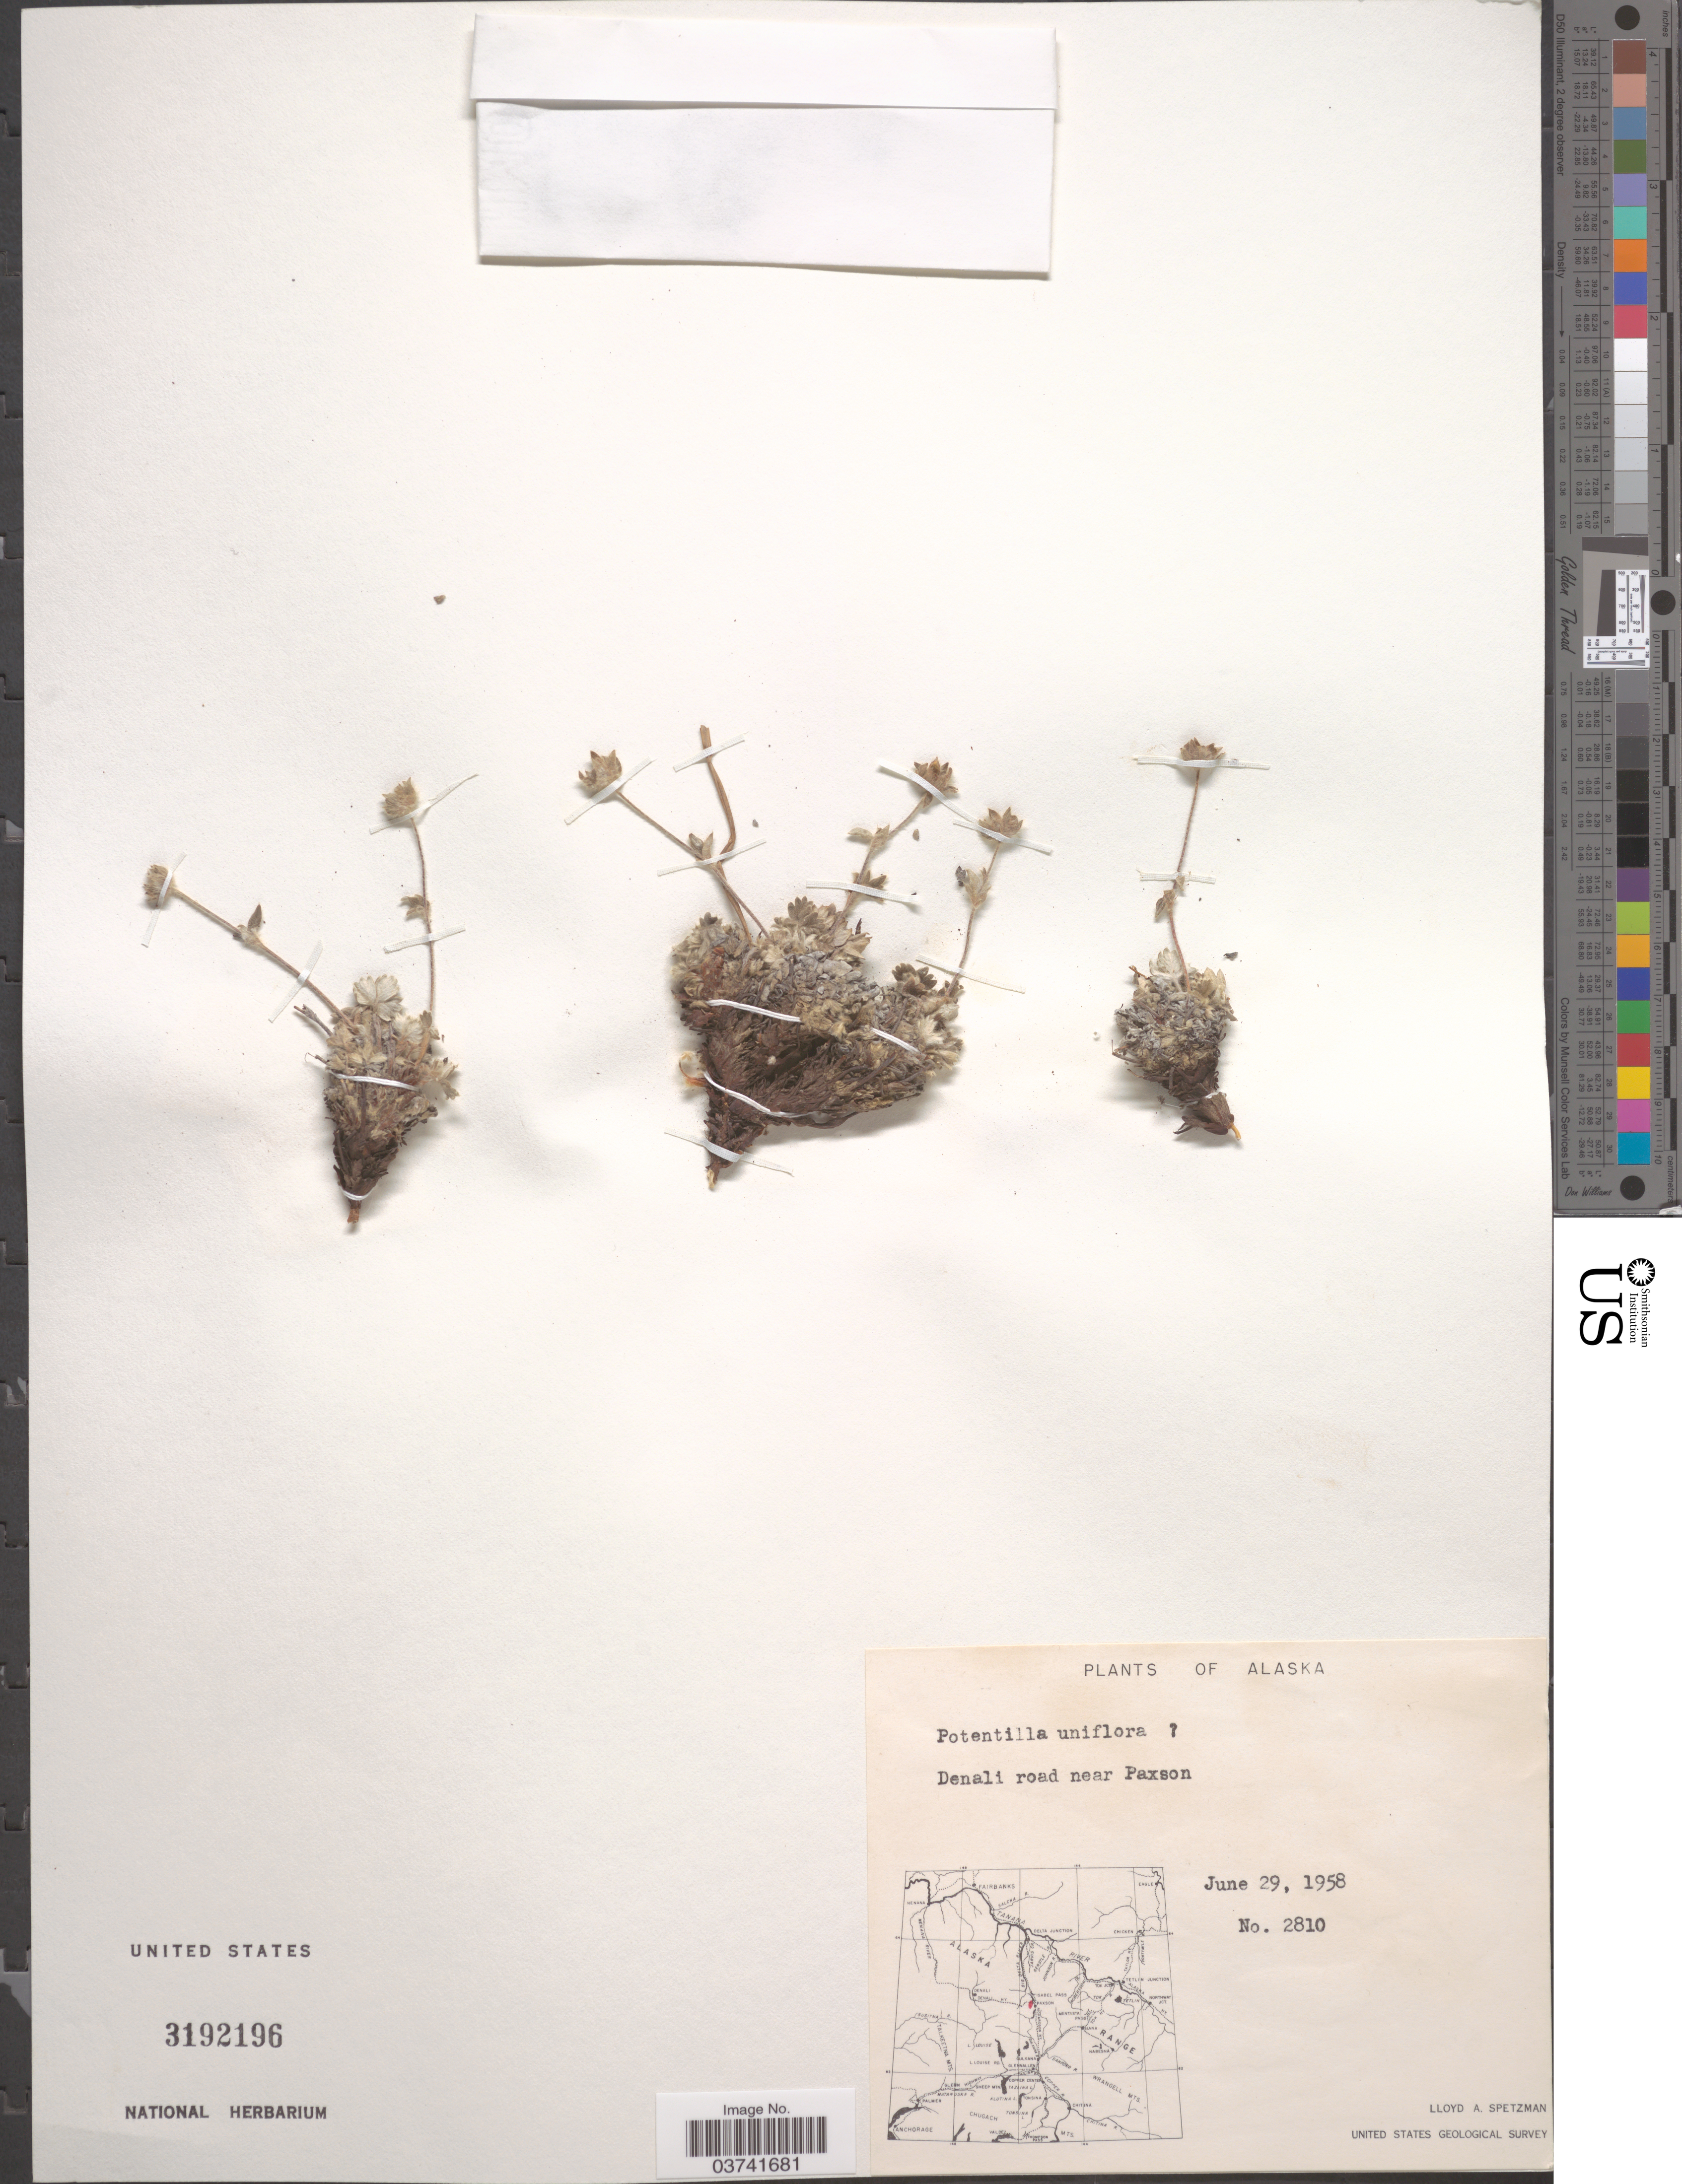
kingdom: Plantae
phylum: Tracheophyta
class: Magnoliopsida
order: Rosales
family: Rosaceae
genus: Potentilla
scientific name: Potentilla uniflora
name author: Ledeb.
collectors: L. Spetzman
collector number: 2810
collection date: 1958-06-29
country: United States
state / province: Alaska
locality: Denali road near Paxson.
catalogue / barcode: US 3192196